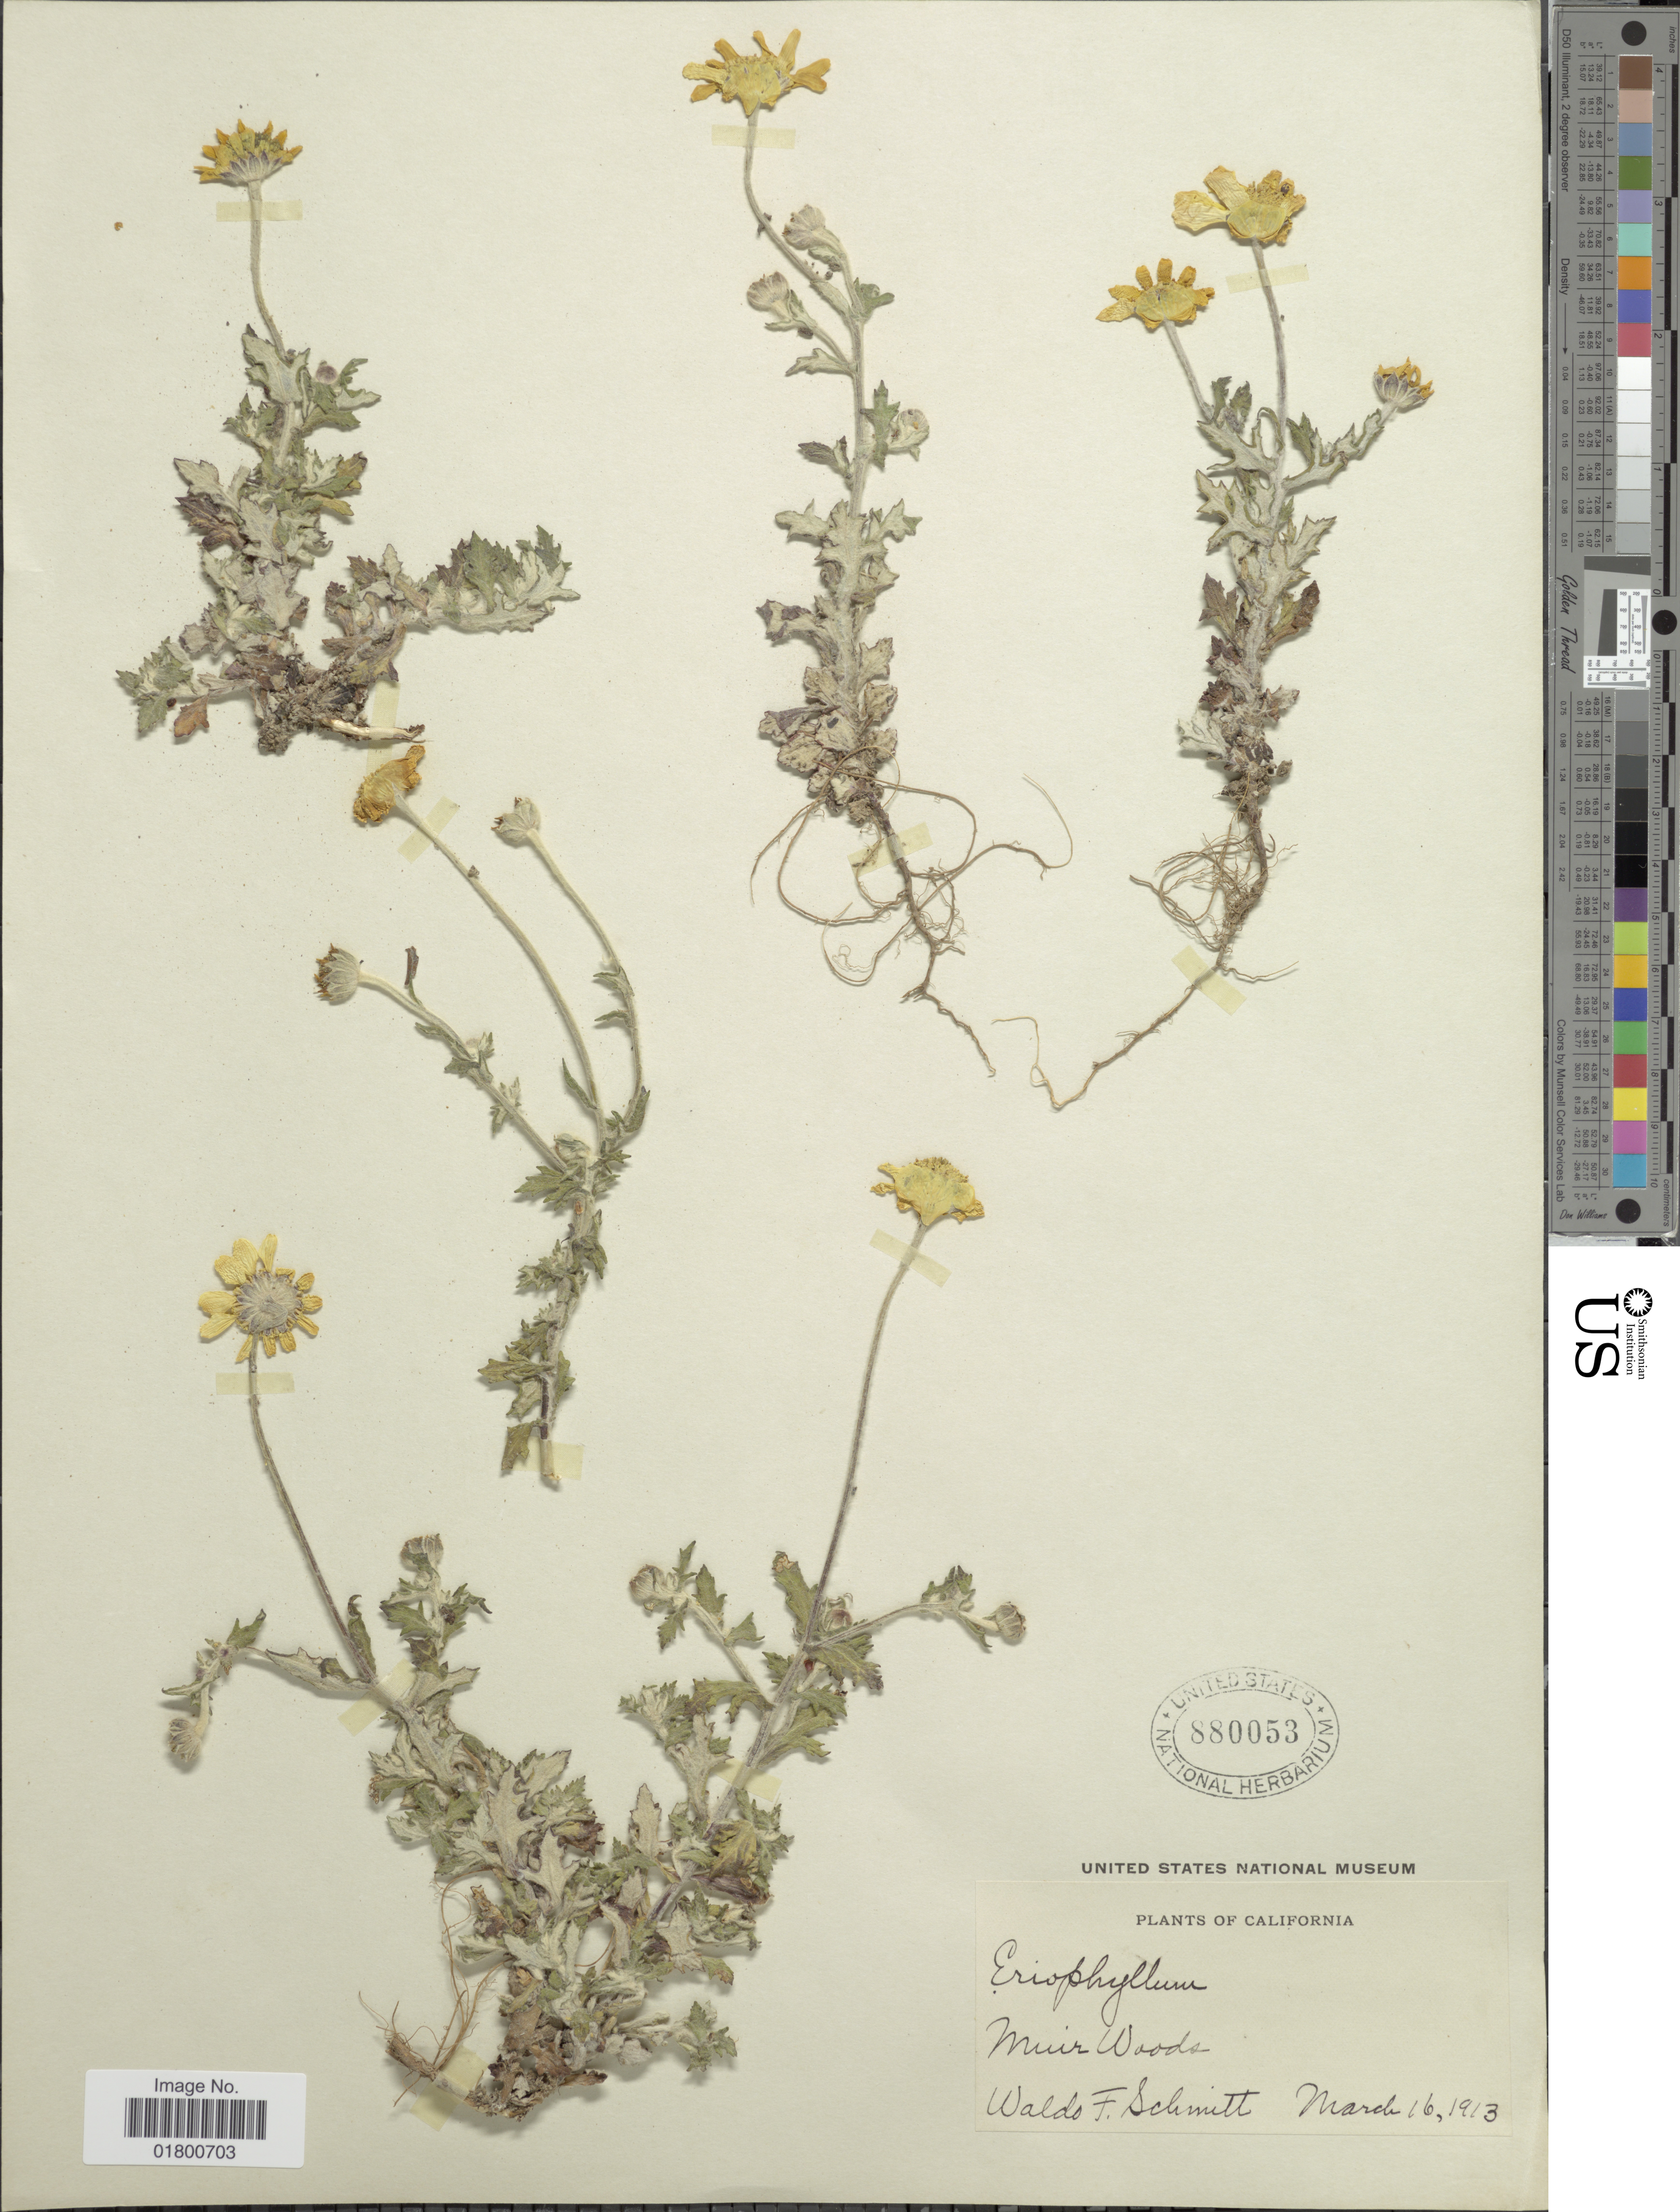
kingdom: Plantae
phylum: Tracheophyta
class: Magnoliopsida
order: Asterales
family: Asteraceae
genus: Eriophyllum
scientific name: Eriophyllum sp.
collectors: W. F. Schmitt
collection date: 1913-03-16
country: United States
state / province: California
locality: Muir Woods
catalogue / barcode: US 880053